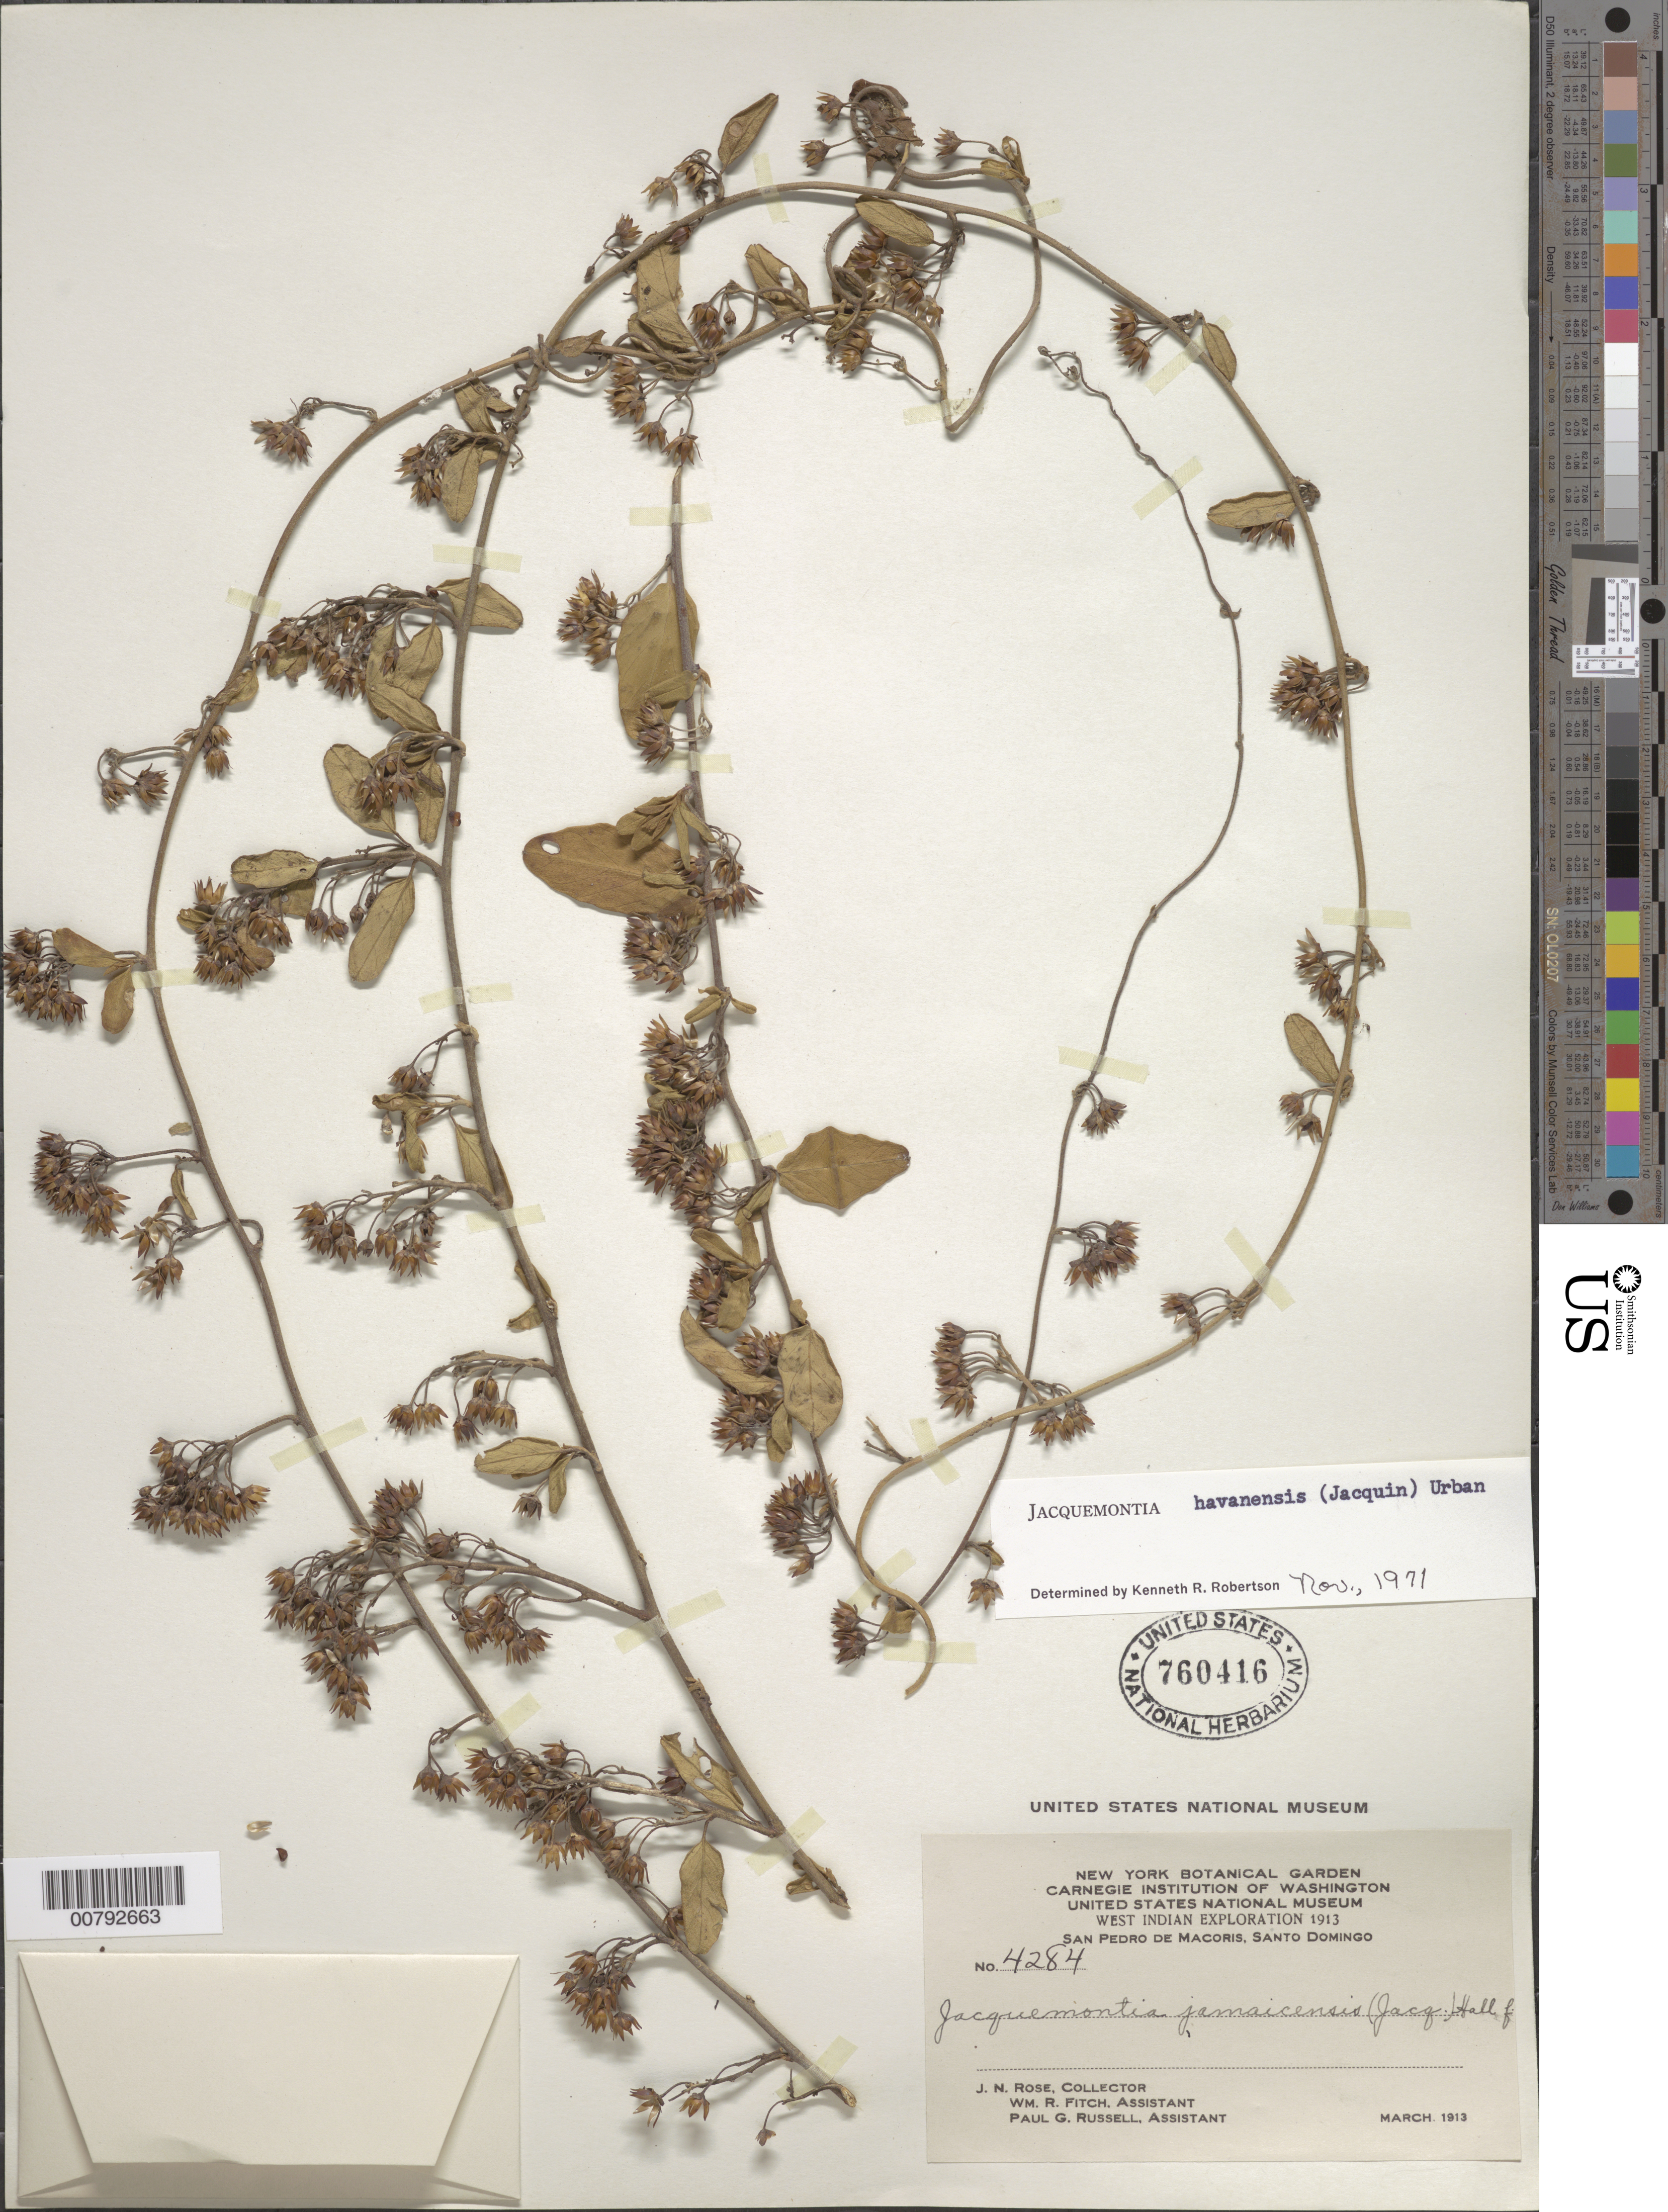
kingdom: Plantae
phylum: Tracheophyta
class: Magnoliopsida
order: Solanales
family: Convolvulaceae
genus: Jacquemontia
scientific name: Jacquemontia havanensis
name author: (Jacq.) Urb.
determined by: Robertson, K. R.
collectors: J. N. Rose, W. R. Fitch & P. G. Russell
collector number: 4284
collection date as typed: Mar 1913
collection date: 1913-03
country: Dominican Republic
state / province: San Pedro de Macoris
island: Hispaniola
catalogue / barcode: US 760416